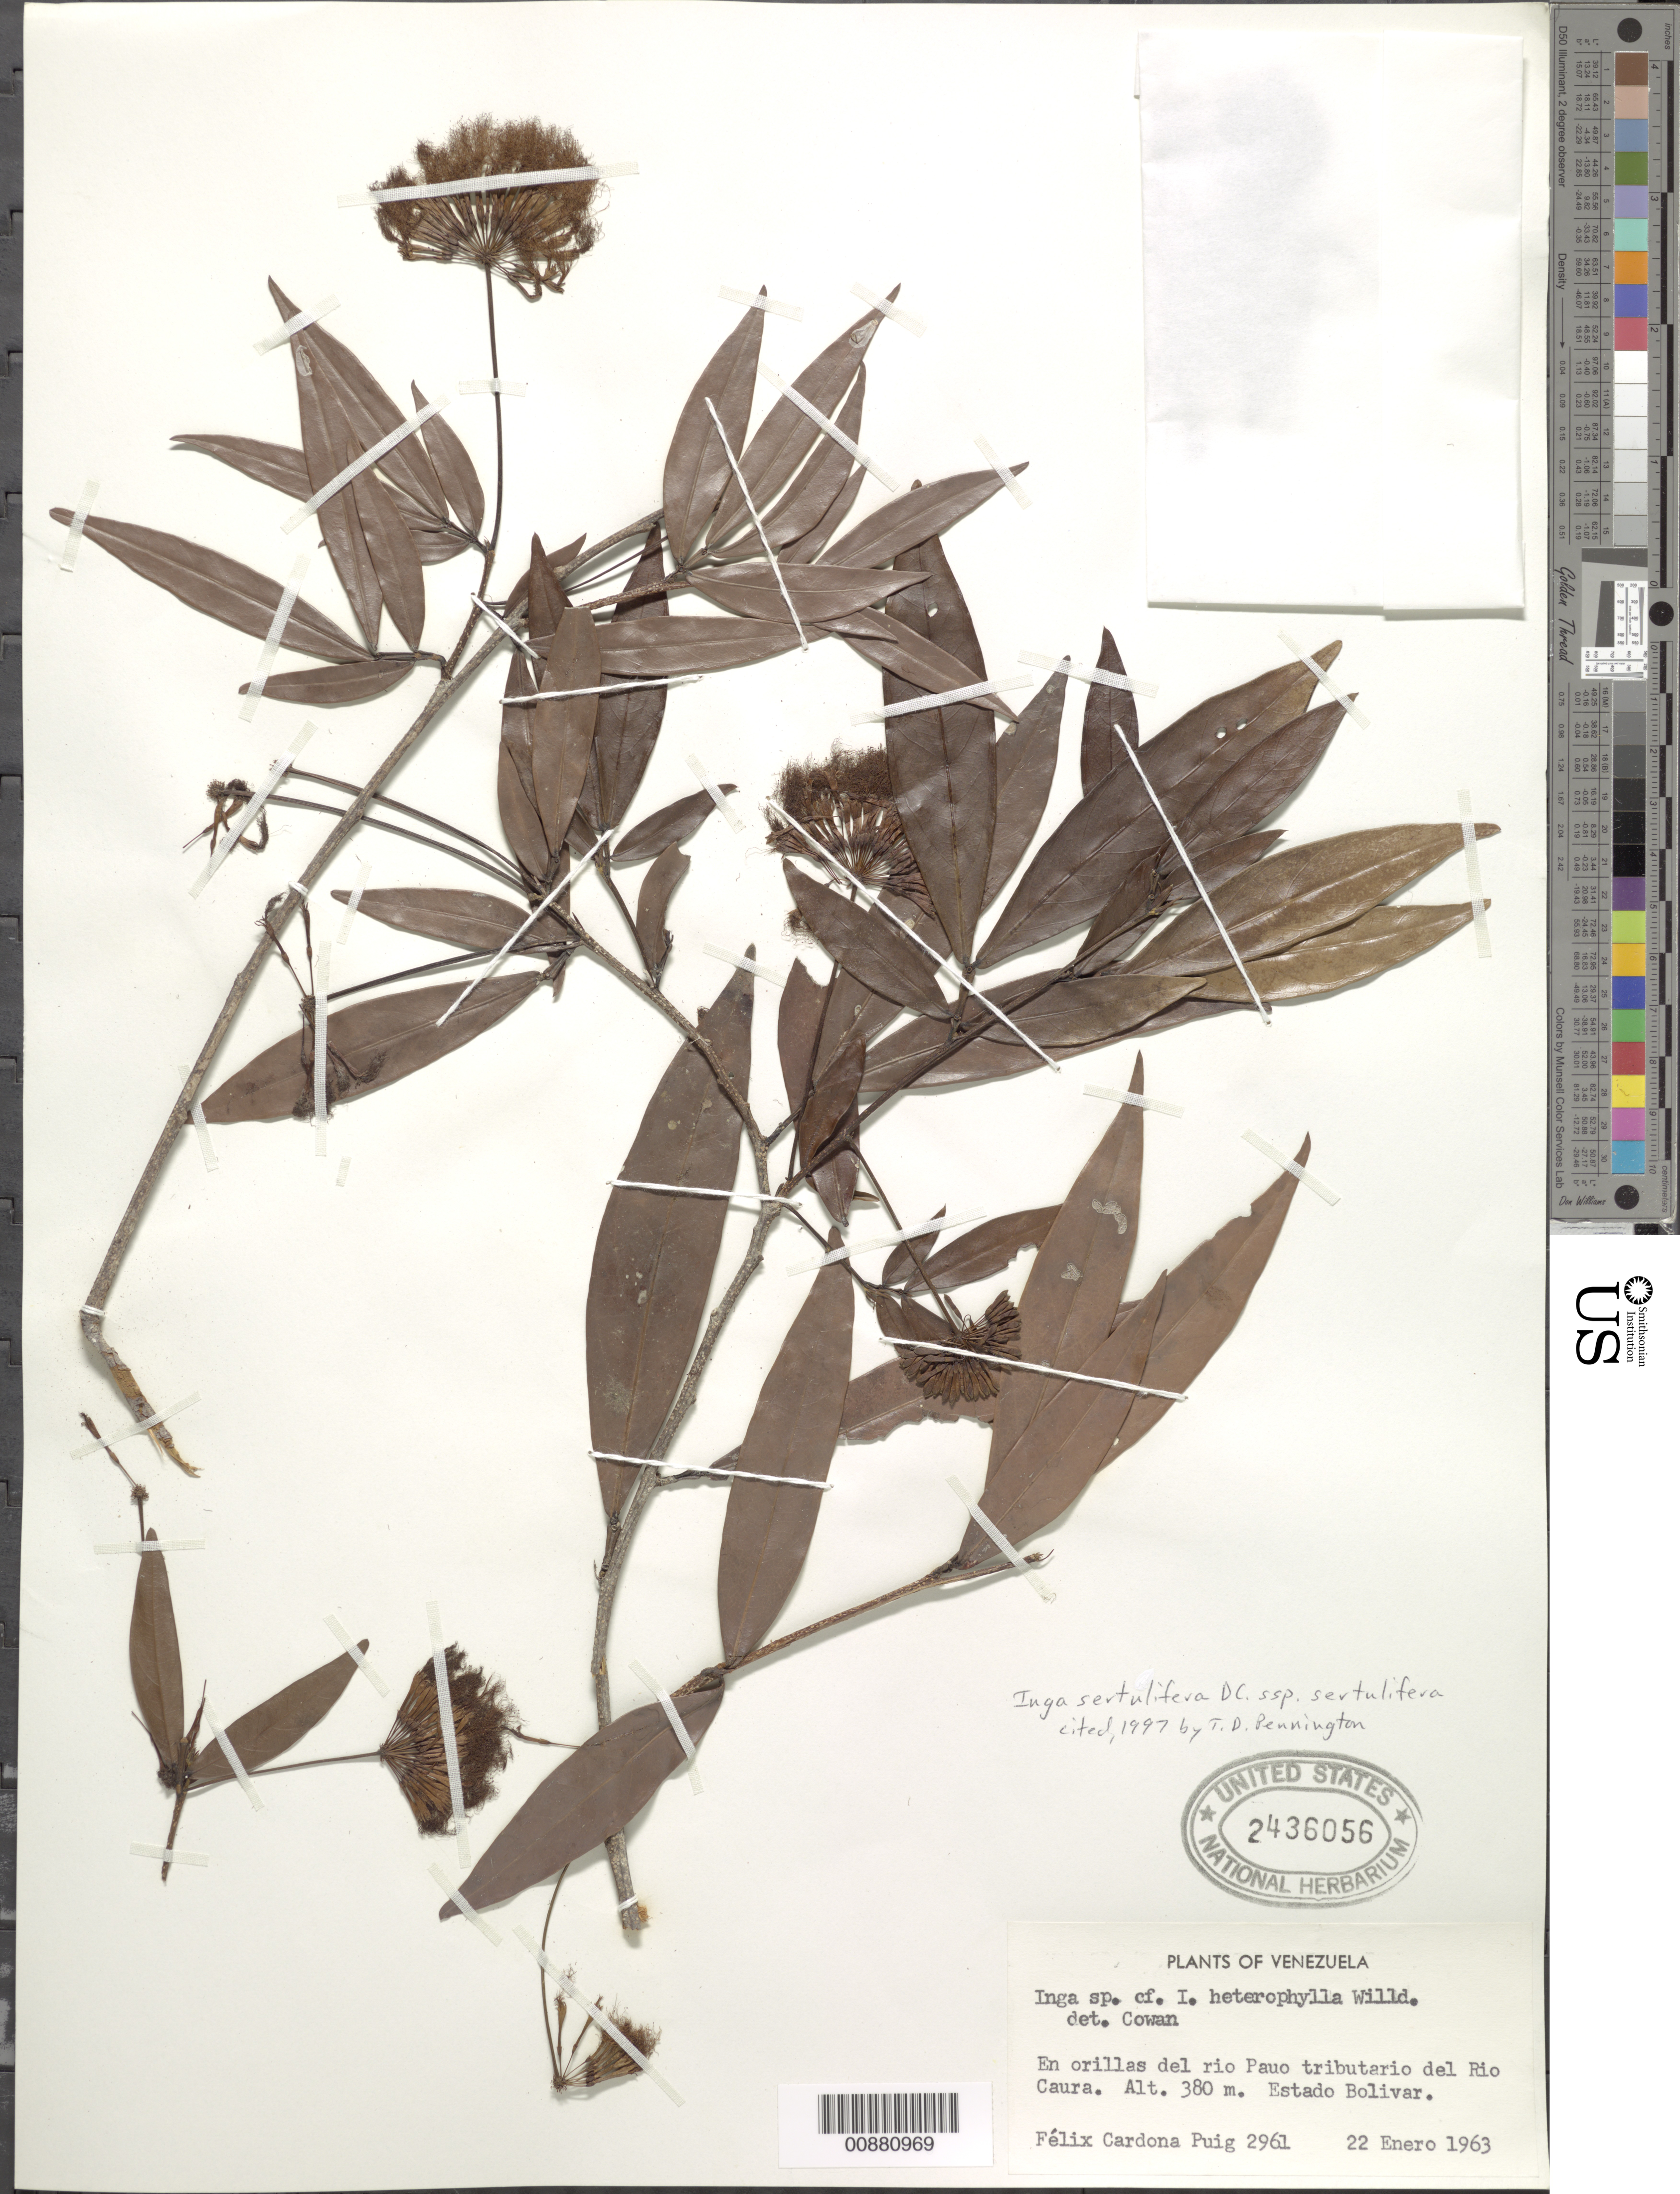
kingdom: Plantae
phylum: Tracheophyta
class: Magnoliopsida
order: Fabales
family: Fabaceae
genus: Inga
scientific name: Inga sertulifera subsp. sertulifera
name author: DC.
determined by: Pennington, T. D., (K)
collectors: F. Cardona Puig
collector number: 2961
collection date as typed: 22-Feb-63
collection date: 1963-02-22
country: Venezuela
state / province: Bolívar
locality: Río Pauo, tributario del Río Caura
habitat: Orillas del rio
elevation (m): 380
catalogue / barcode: US 2436056